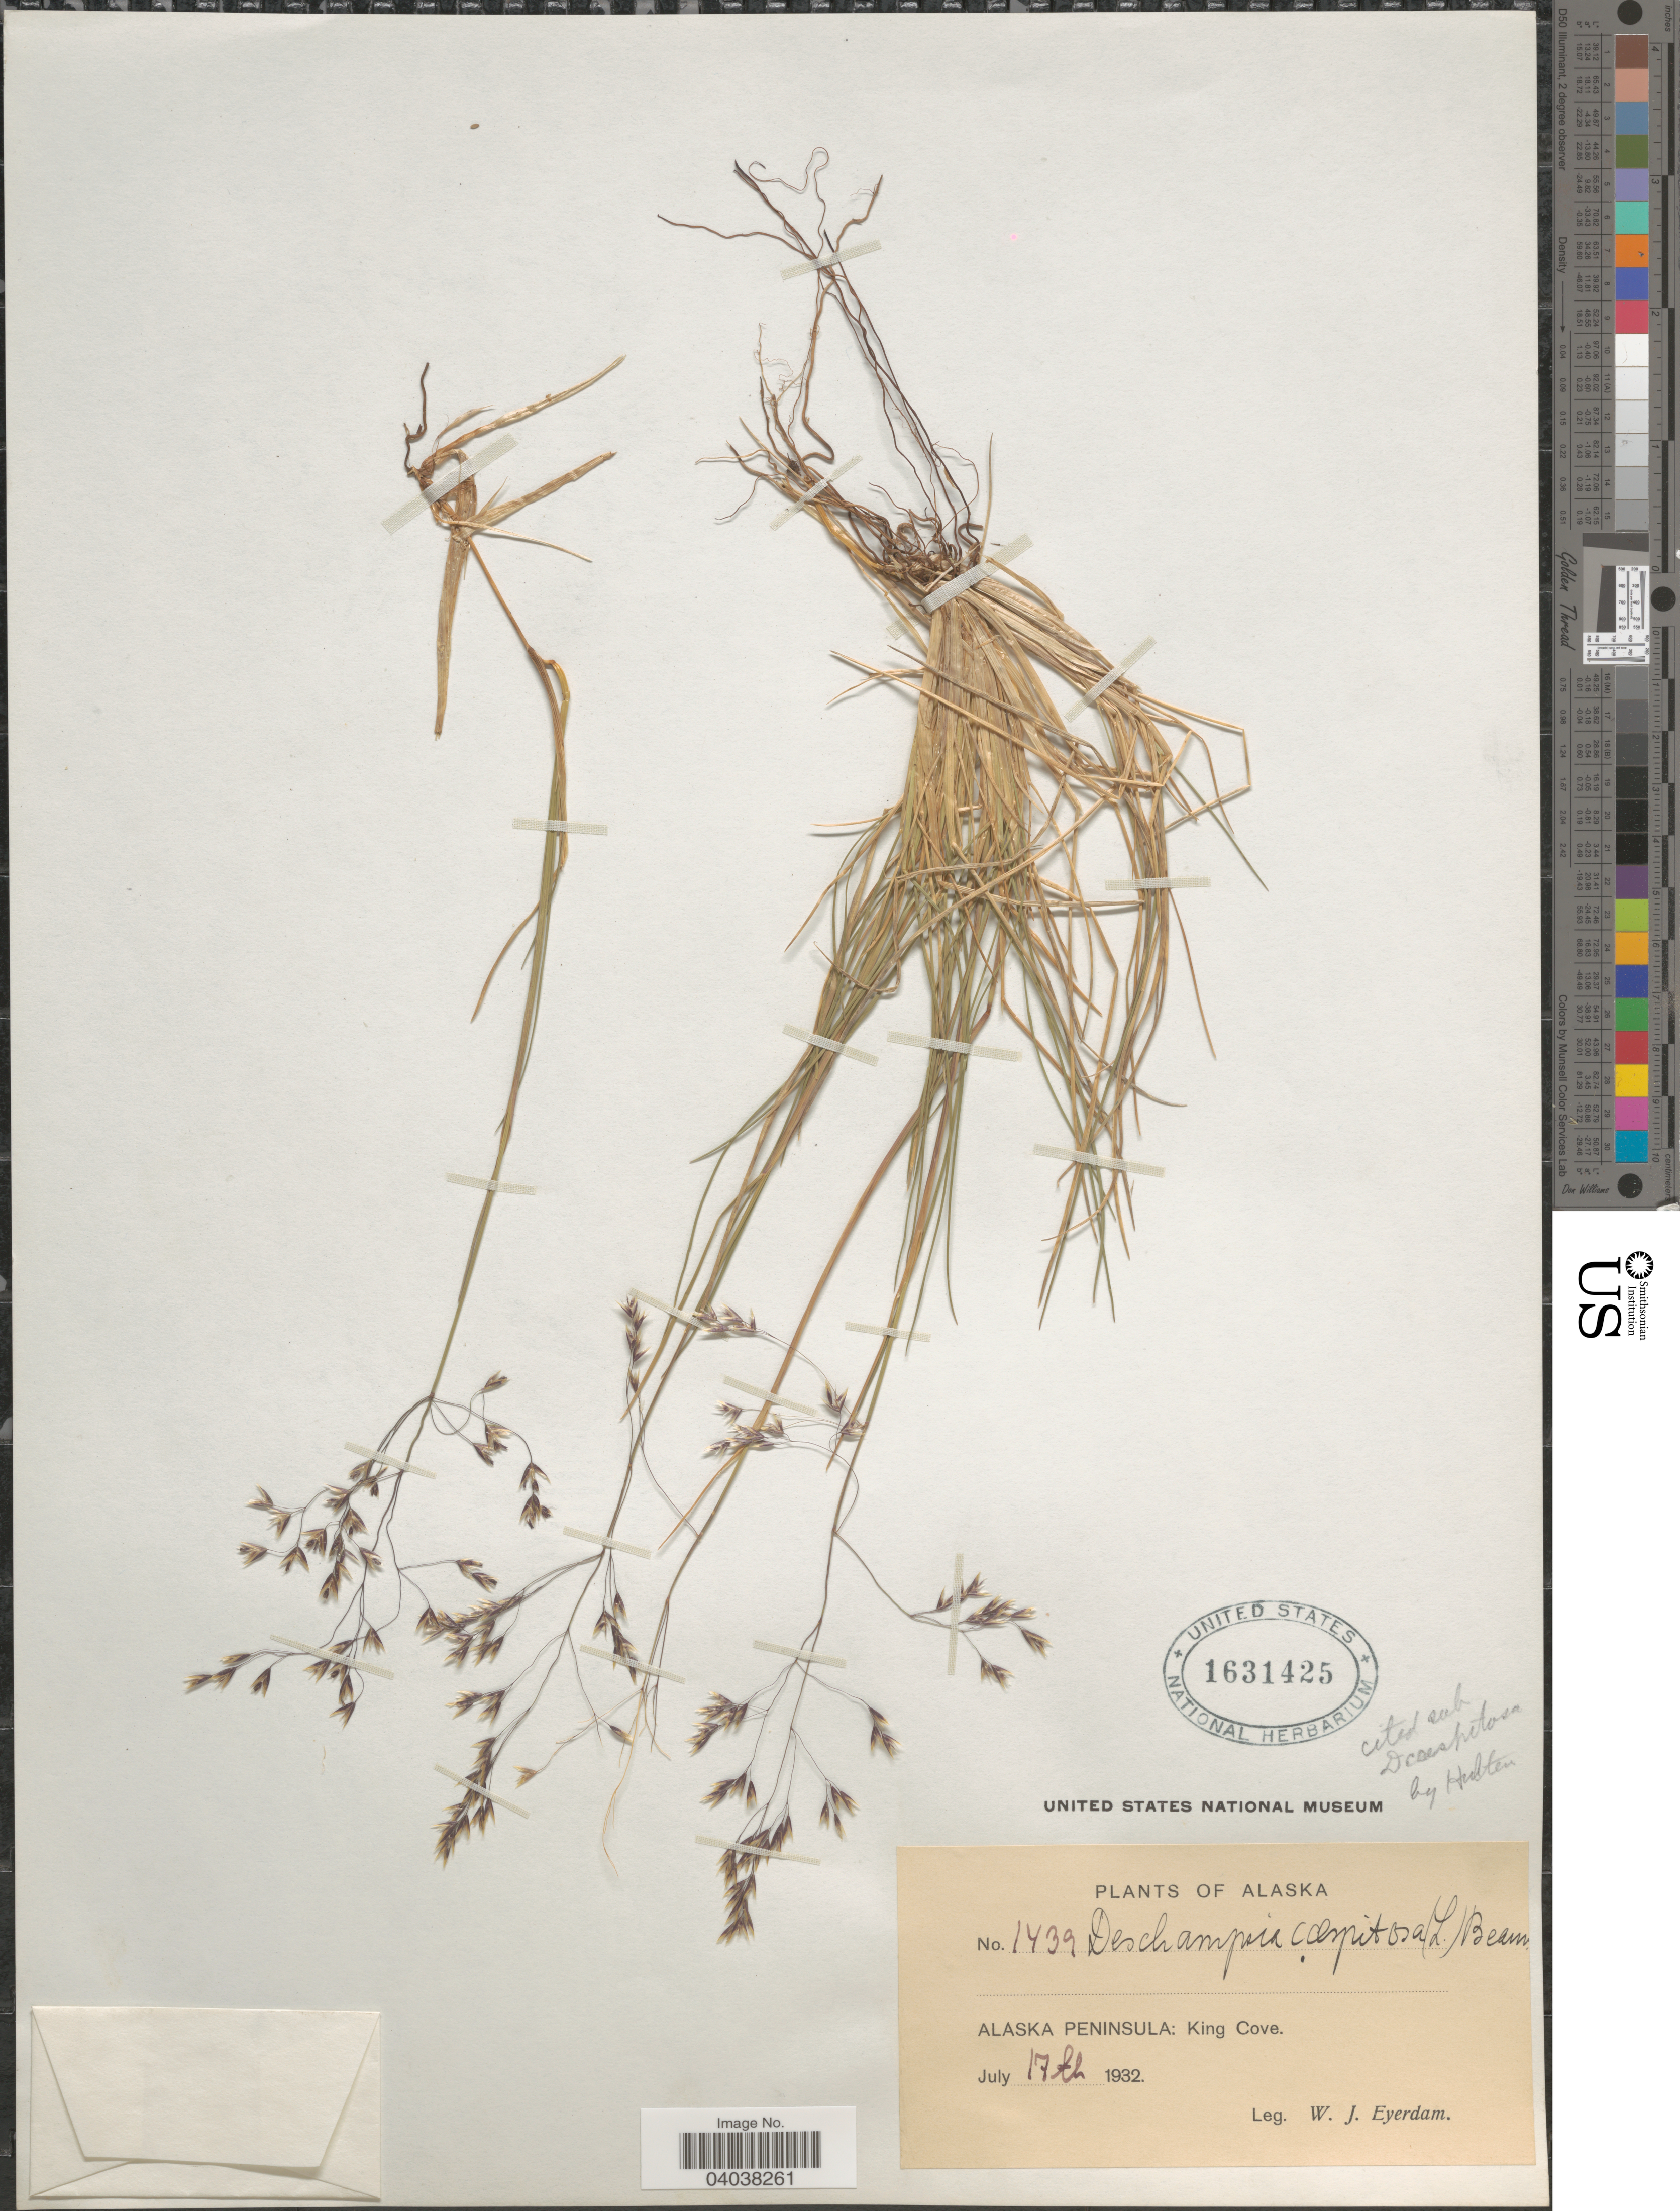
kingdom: Plantae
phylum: Tracheophyta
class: Liliopsida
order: Poales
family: Poaceae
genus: Deschampsia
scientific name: Deschampsia cespitosa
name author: (L.) P. Beauv.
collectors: W. J. Eyerdam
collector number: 1439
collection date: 1932-07-17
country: United States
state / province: Alaska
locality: Alaska Peninsula: King Cove.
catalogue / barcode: US 1631425